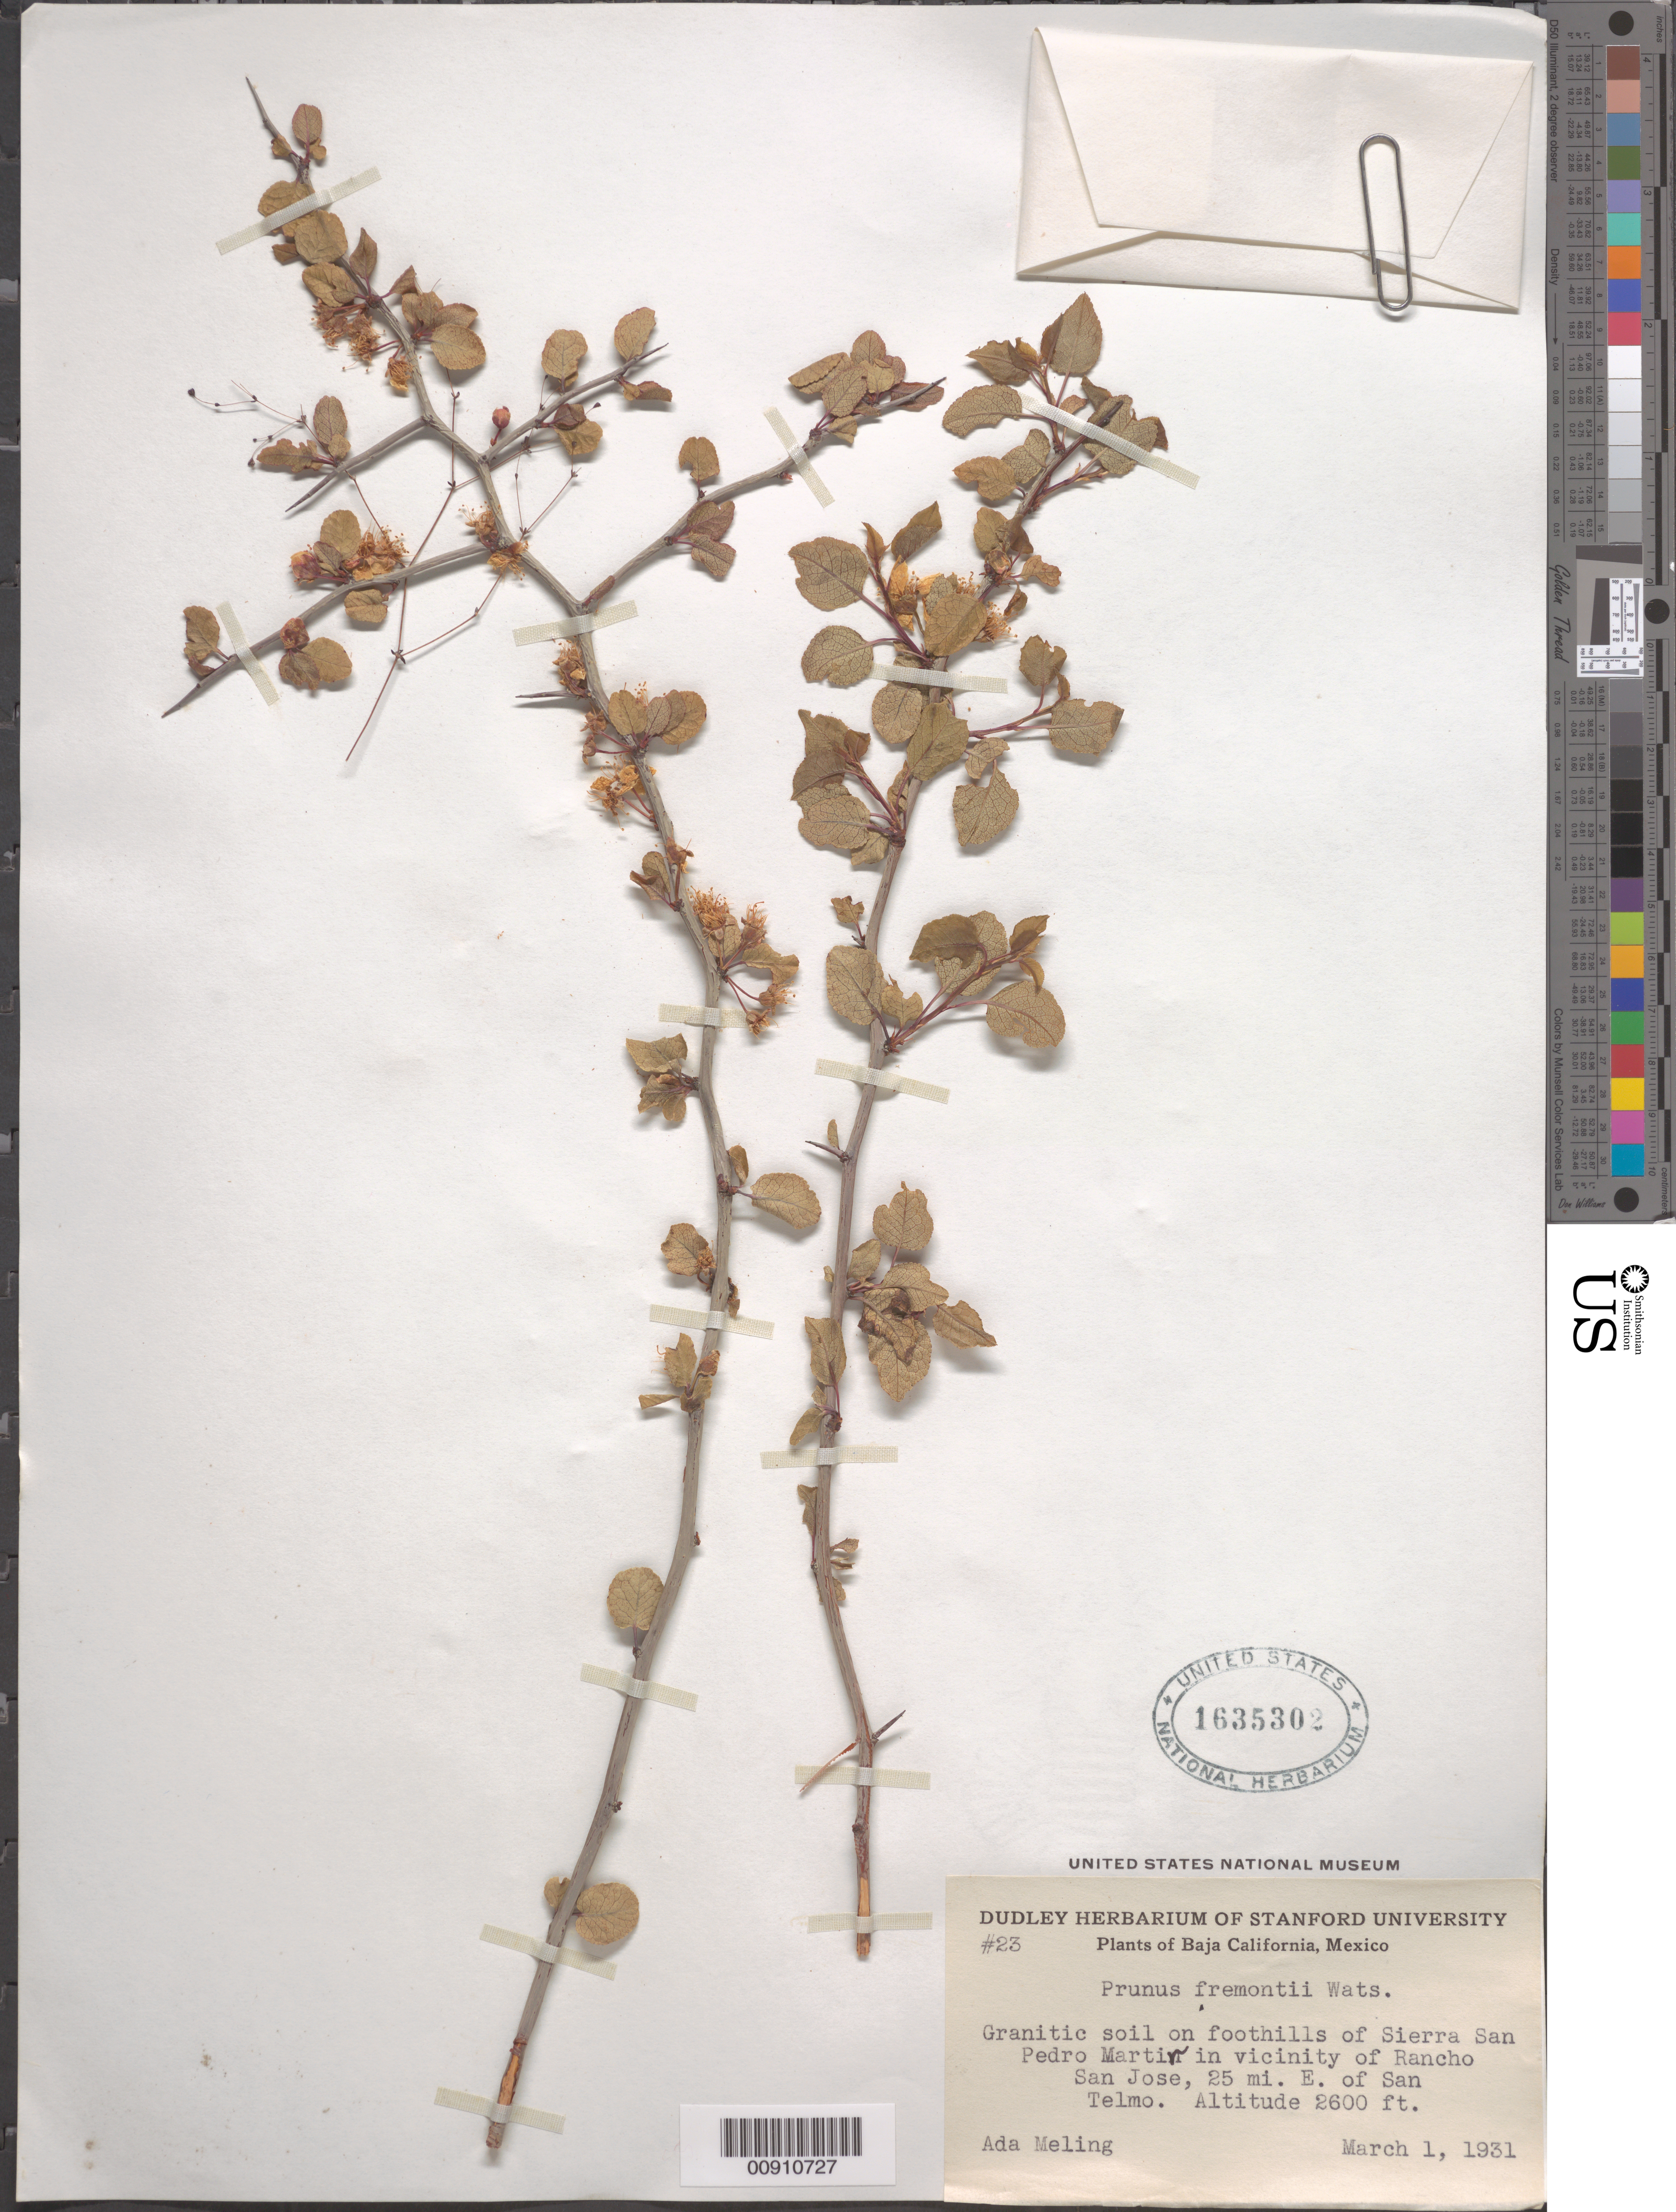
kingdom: Plantae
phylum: Tracheophyta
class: Magnoliopsida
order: Rosales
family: Rosaceae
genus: Prunus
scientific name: Prunus fremontii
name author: S. Watson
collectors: A. Meling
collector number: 23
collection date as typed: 01 Mar 1931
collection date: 1931-03-01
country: Mexico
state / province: Baja California Norte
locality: Sierra San Pedro Mártir in vicinity of Rancho San José, 25 mi. E of San Telmo.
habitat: Granitic soil on foothills of Sierra.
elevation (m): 792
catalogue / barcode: US 1635302